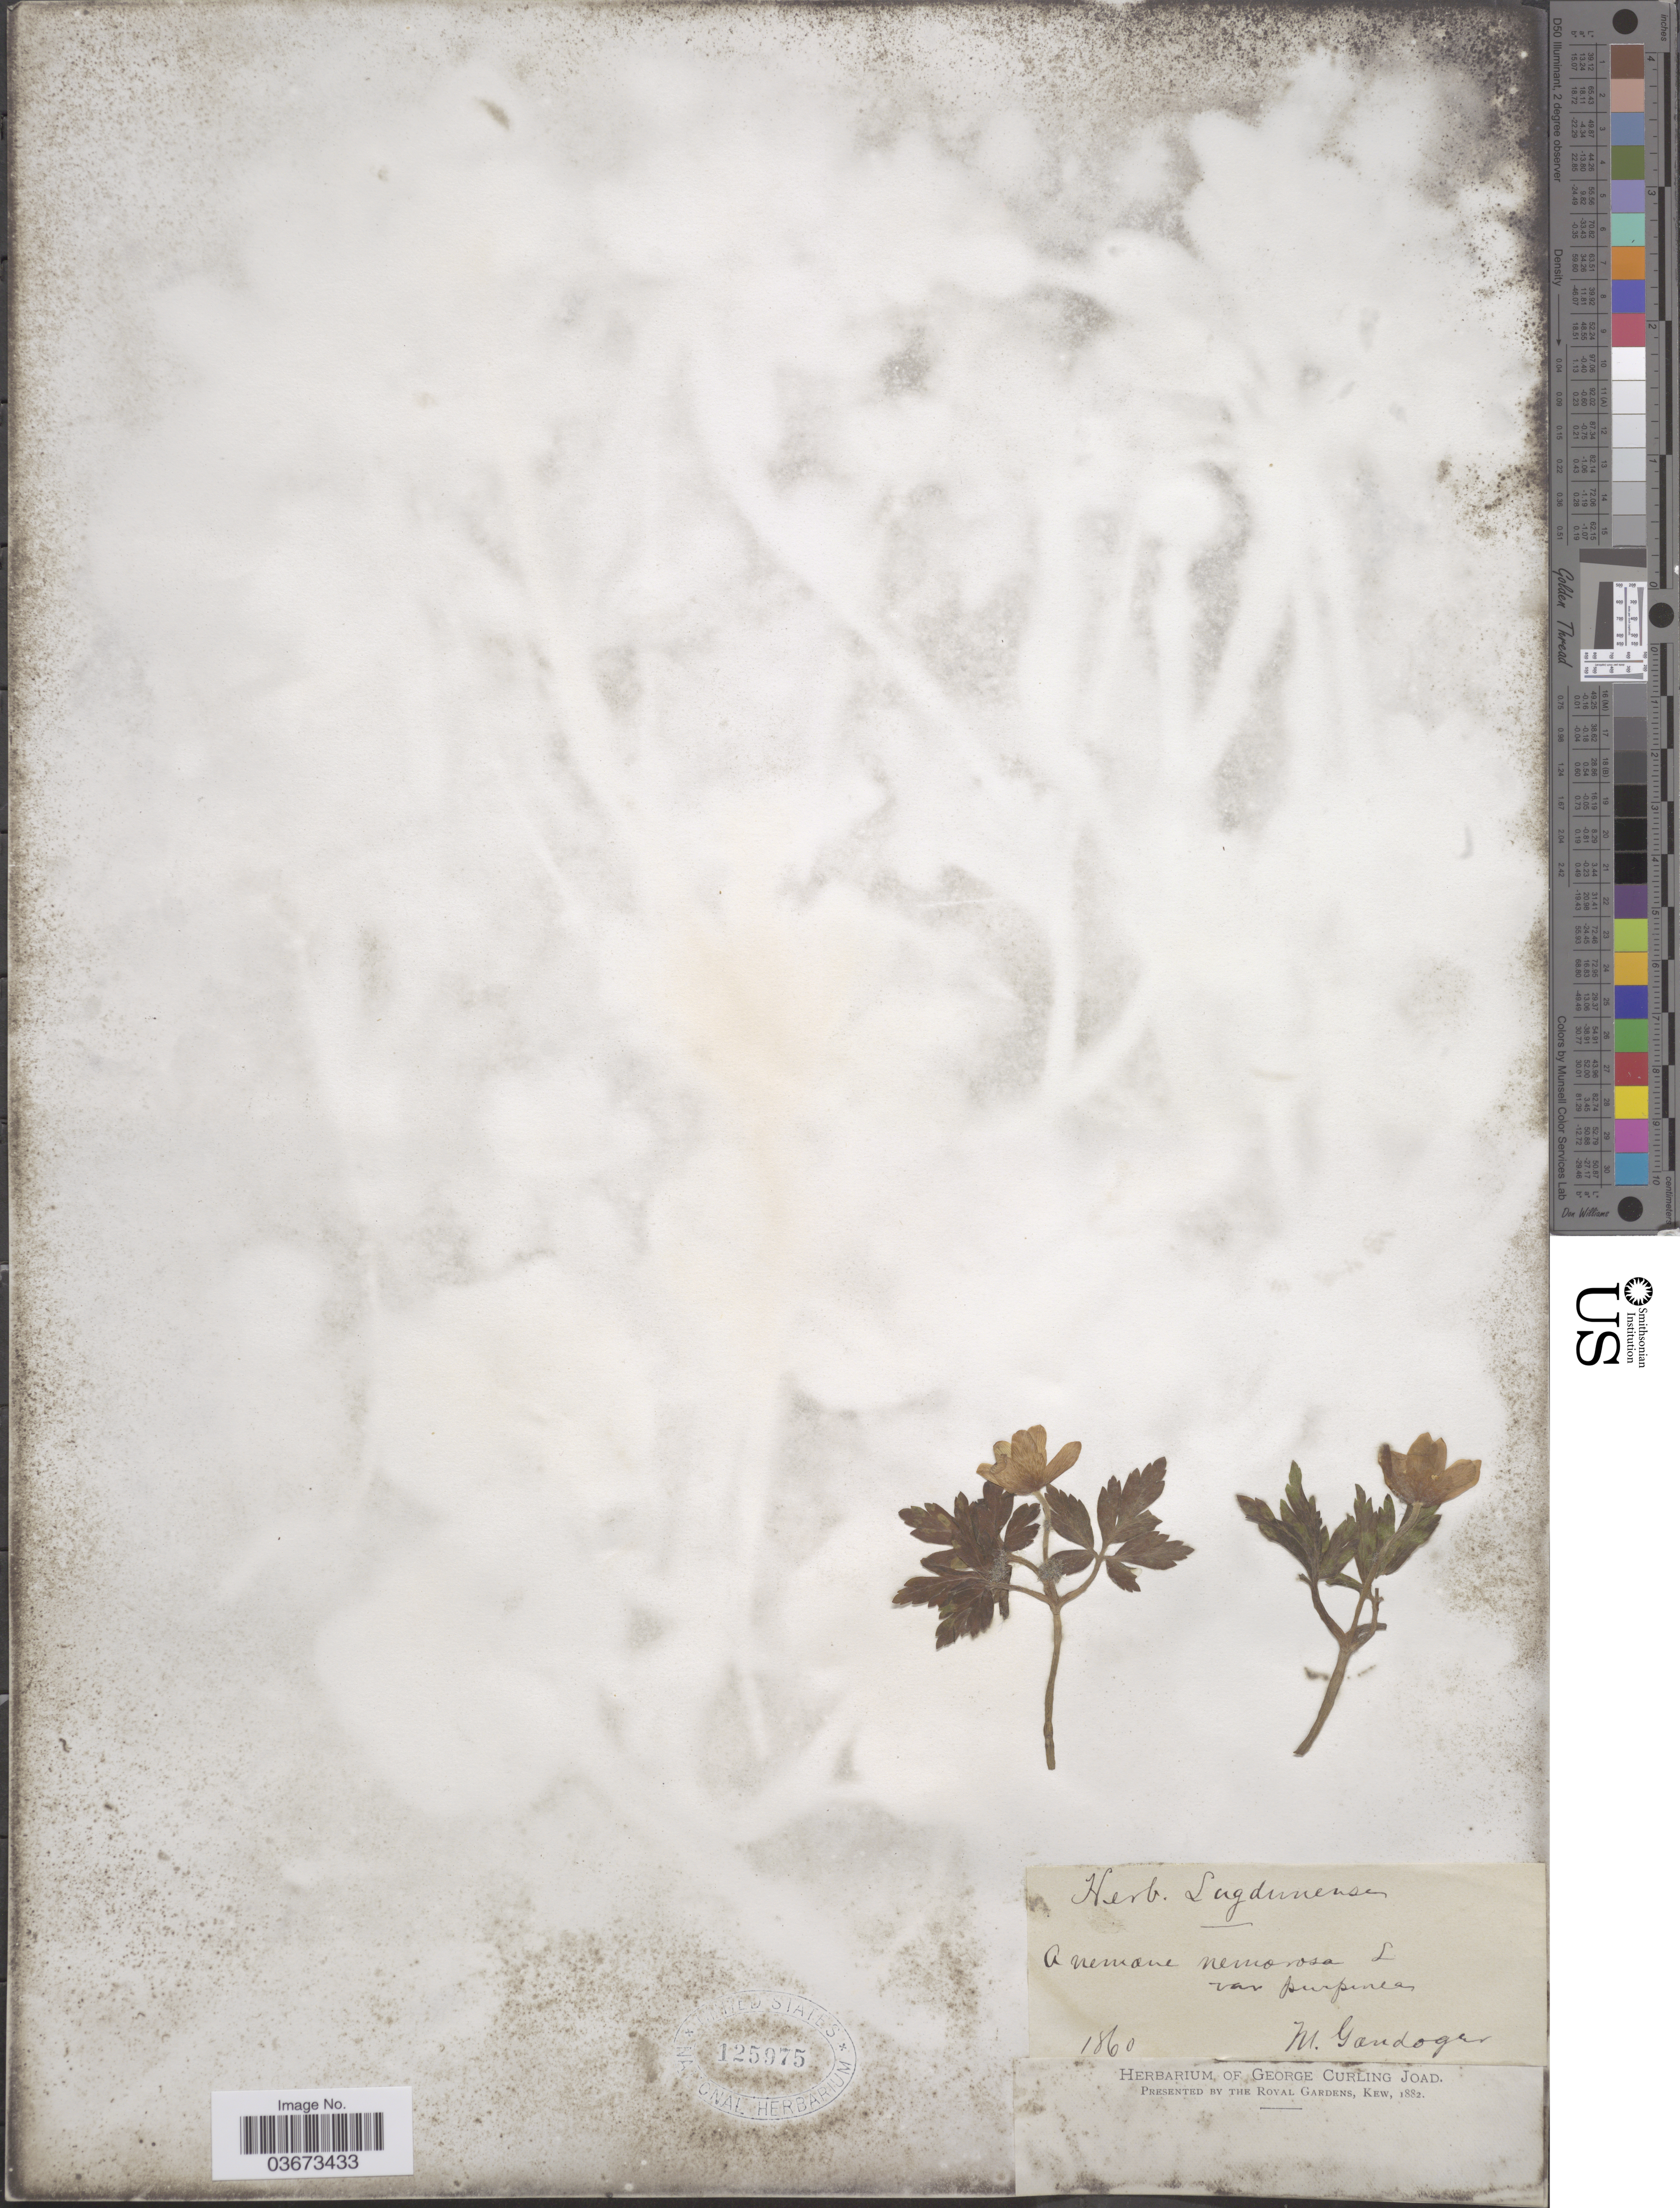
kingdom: Plantae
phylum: Tracheophyta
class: Magnoliopsida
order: Ranunculales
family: Ranunculaceae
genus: Anemone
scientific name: Anemone nemorosa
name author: L.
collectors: M. Gandoger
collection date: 1860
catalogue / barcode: US 125975